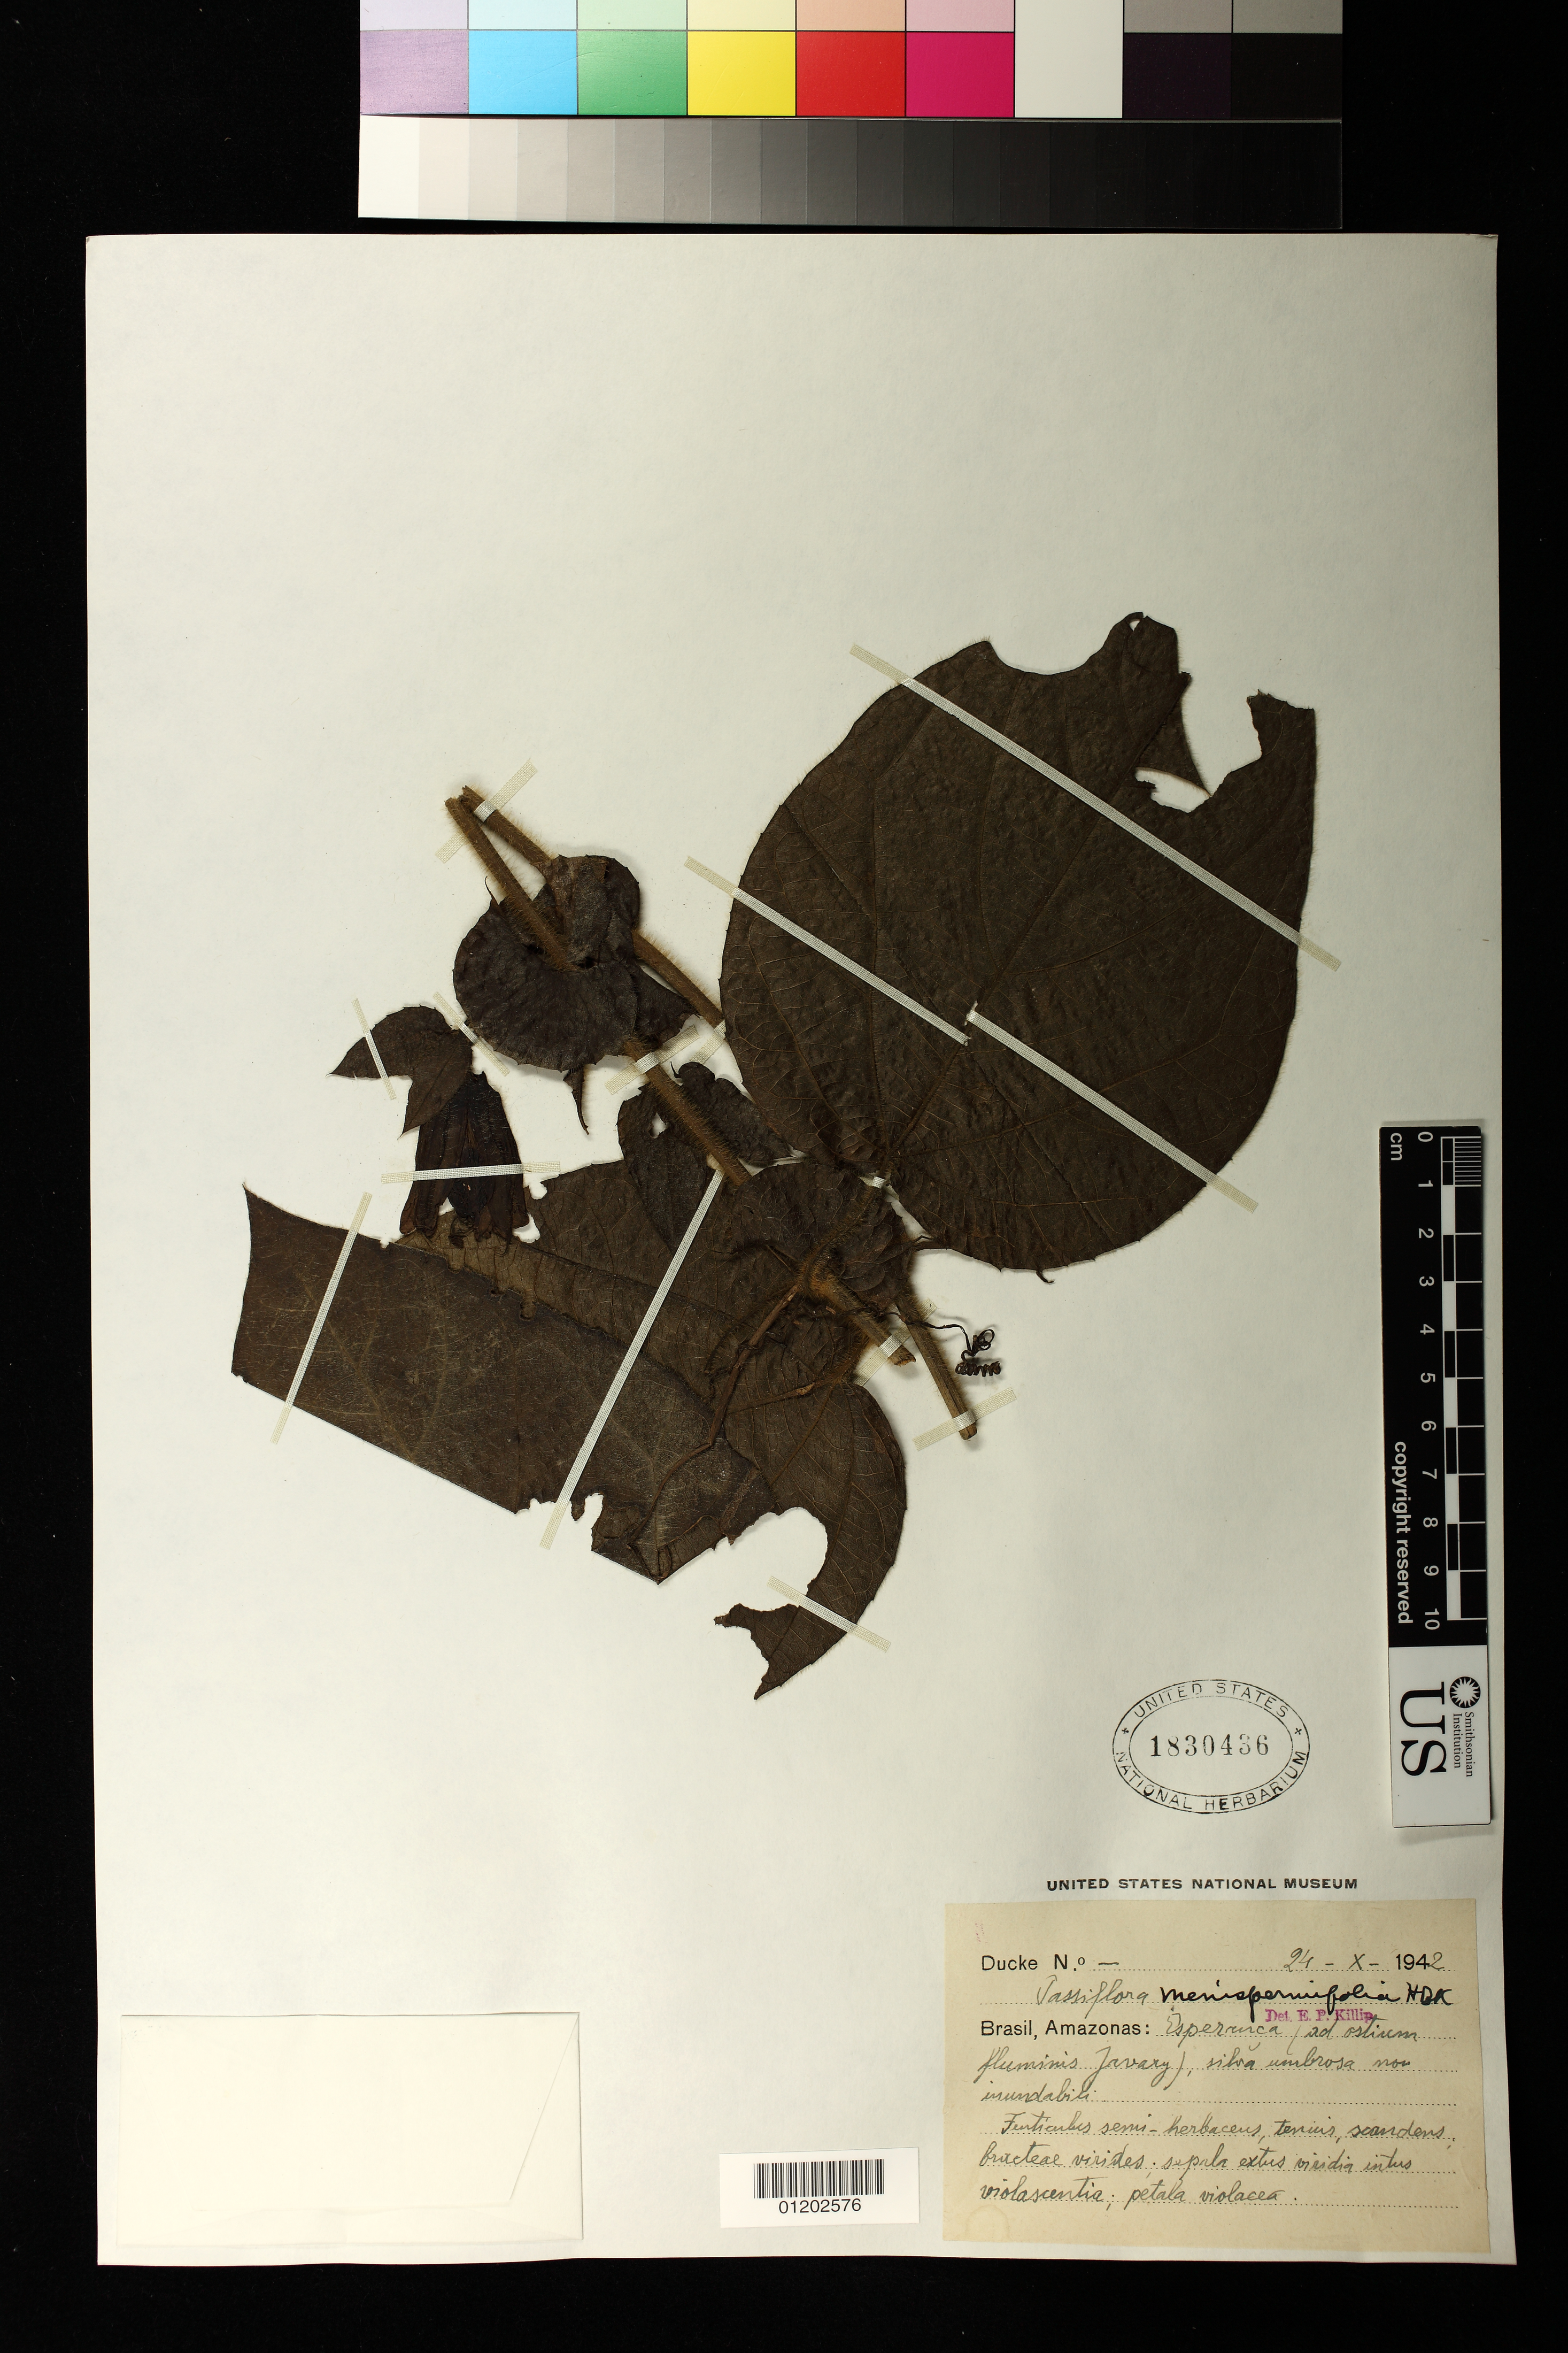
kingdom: Plantae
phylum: Tracheophyta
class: Magnoliopsida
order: Malpighiales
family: Passifloraceae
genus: Passiflora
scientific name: Passiflora menispermifolia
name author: Kunth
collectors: E. P. Killip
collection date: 1942-10-26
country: Brazil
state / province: Amazonas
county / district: Esperanca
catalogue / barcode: US 1830436